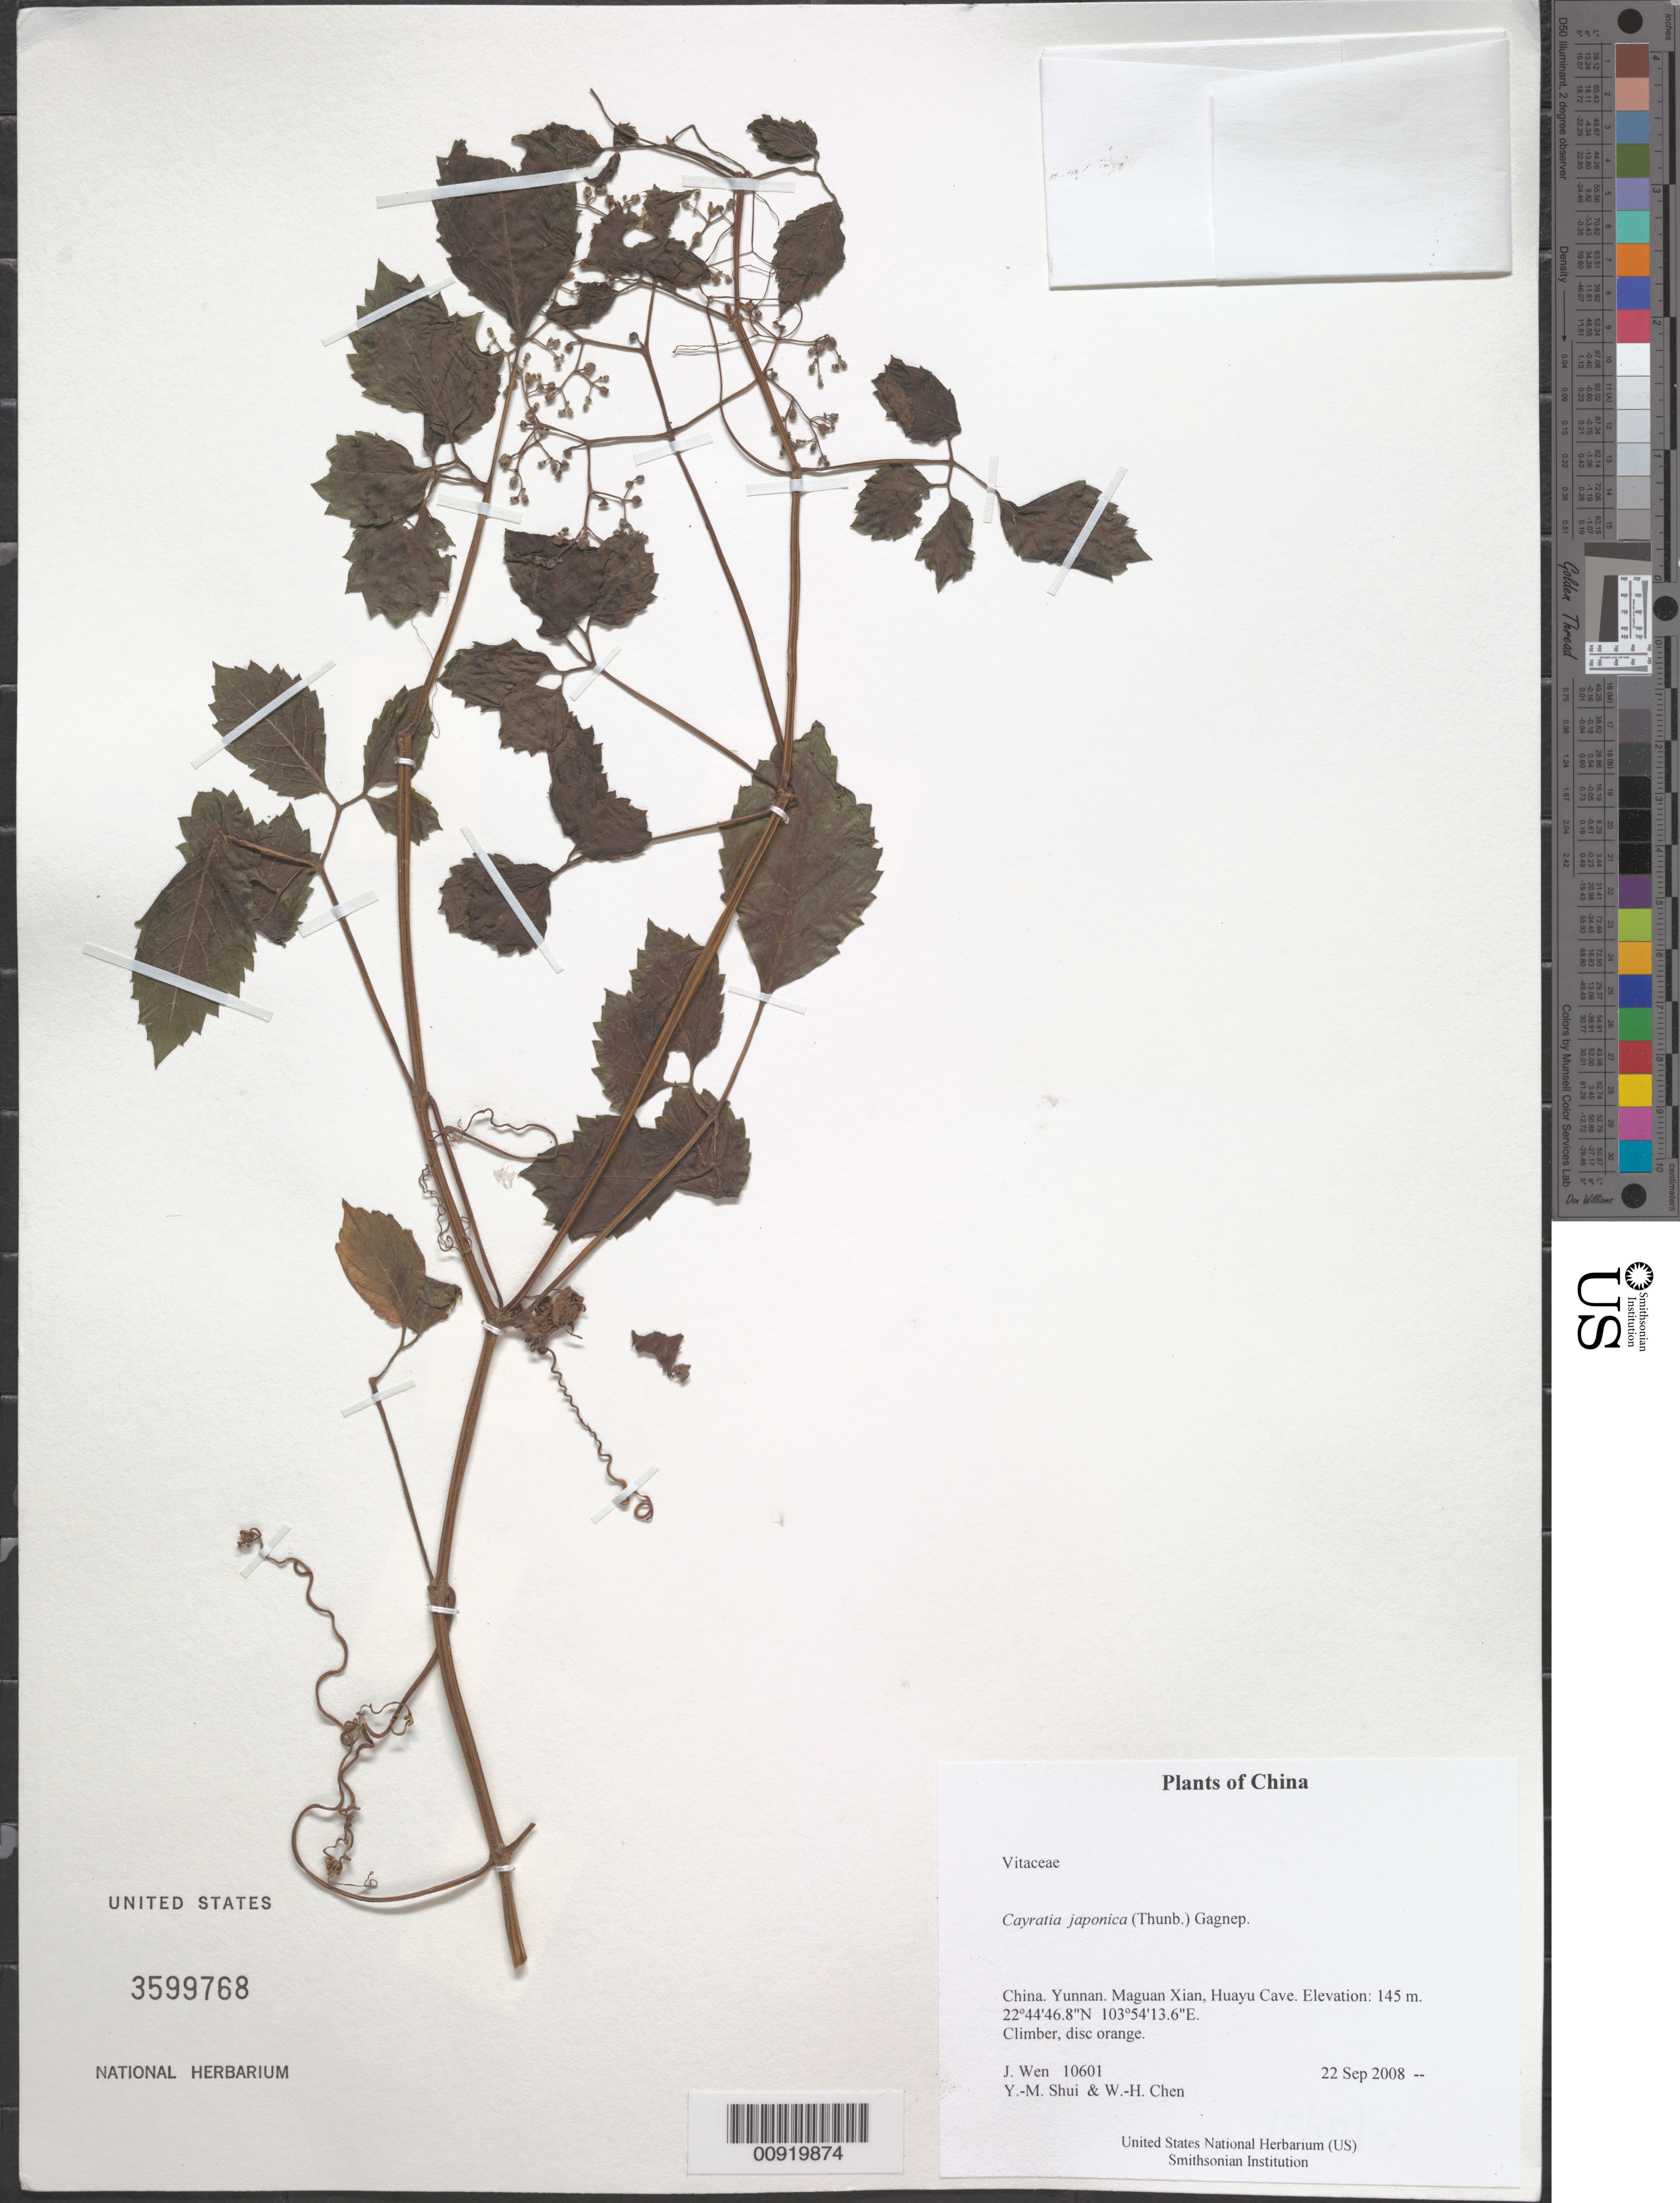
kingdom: Plantae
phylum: Tracheophyta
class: Magnoliopsida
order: Vitales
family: Vitaceae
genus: Causonis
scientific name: Causonis japonica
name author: (Thunb.) Raf.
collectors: J. Wen, Y. Shui & W. Chen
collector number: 10601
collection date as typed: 22 Sep 2008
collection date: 2008-09-22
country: China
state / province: Yunnan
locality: Maguan Xian, Huayu Cave.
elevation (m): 145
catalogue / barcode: US 3599768